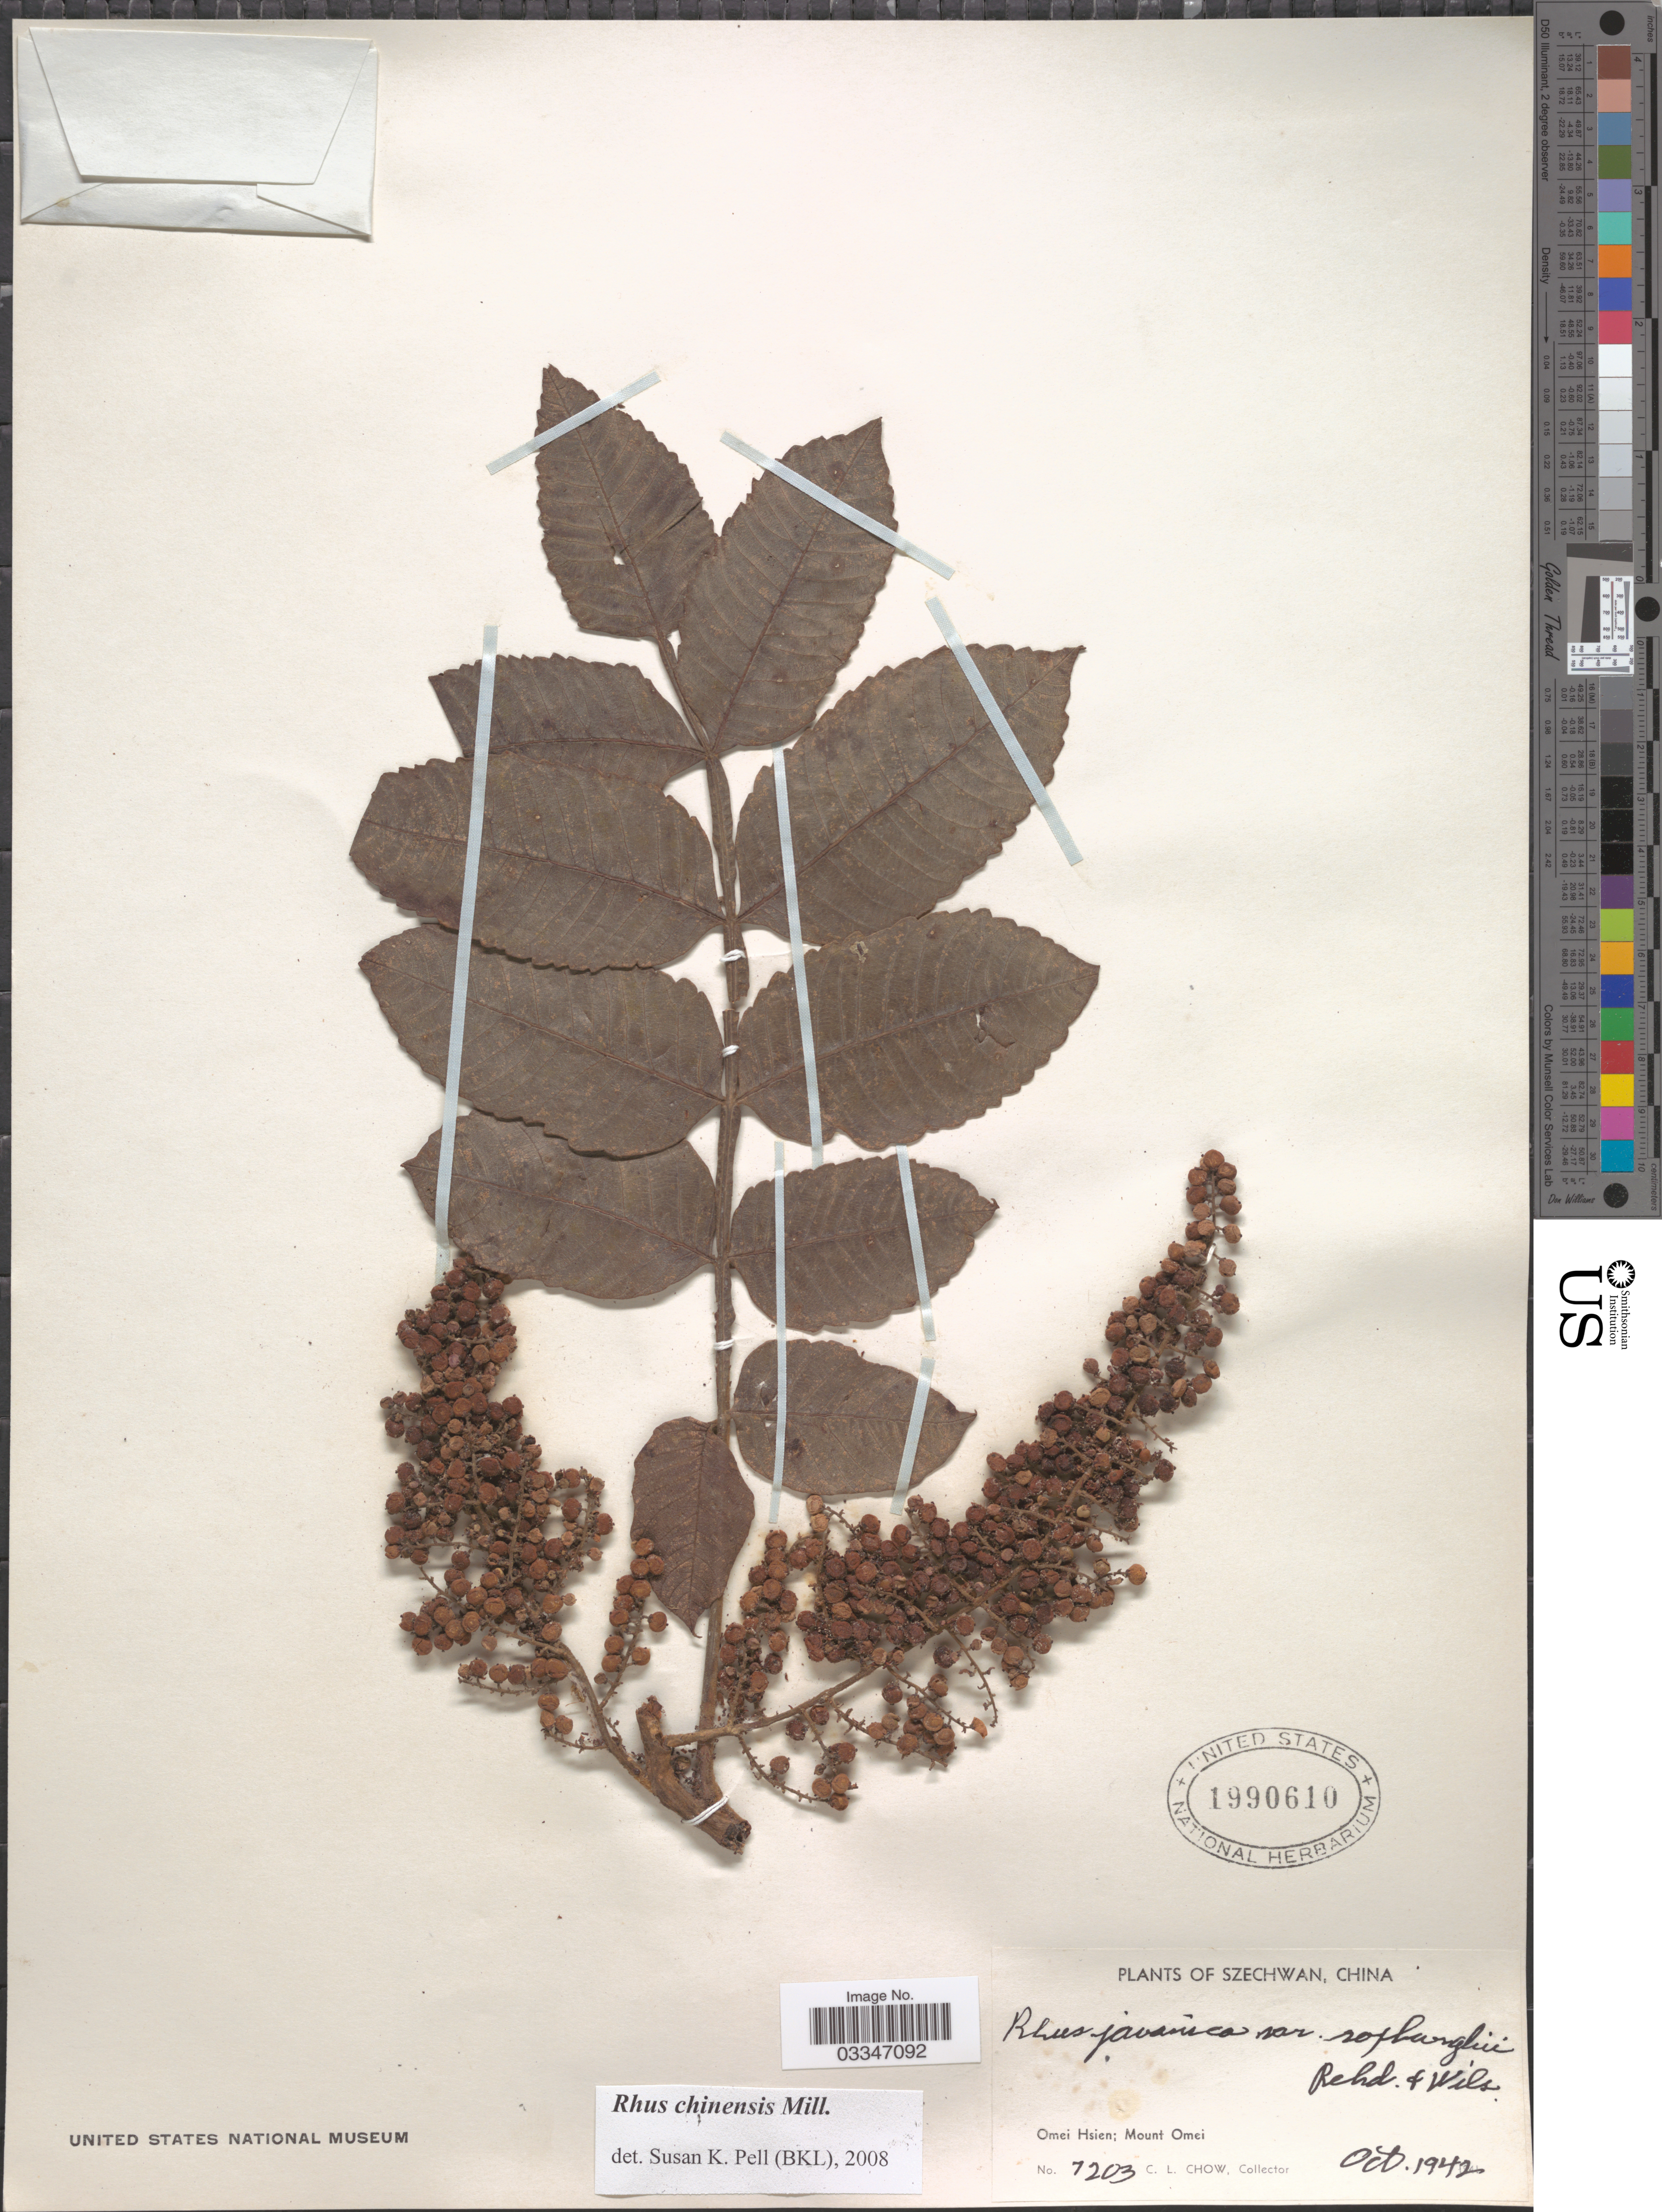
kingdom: Plantae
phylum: Tracheophyta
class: Magnoliopsida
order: Sapindales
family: Anacardiaceae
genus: Rhus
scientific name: Rhus chinensis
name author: Mill.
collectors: C. Chow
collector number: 7203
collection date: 1942-10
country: China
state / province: Sichuan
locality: Szechwan. Omei Hsien; Mount Omei.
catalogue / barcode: US 1990610